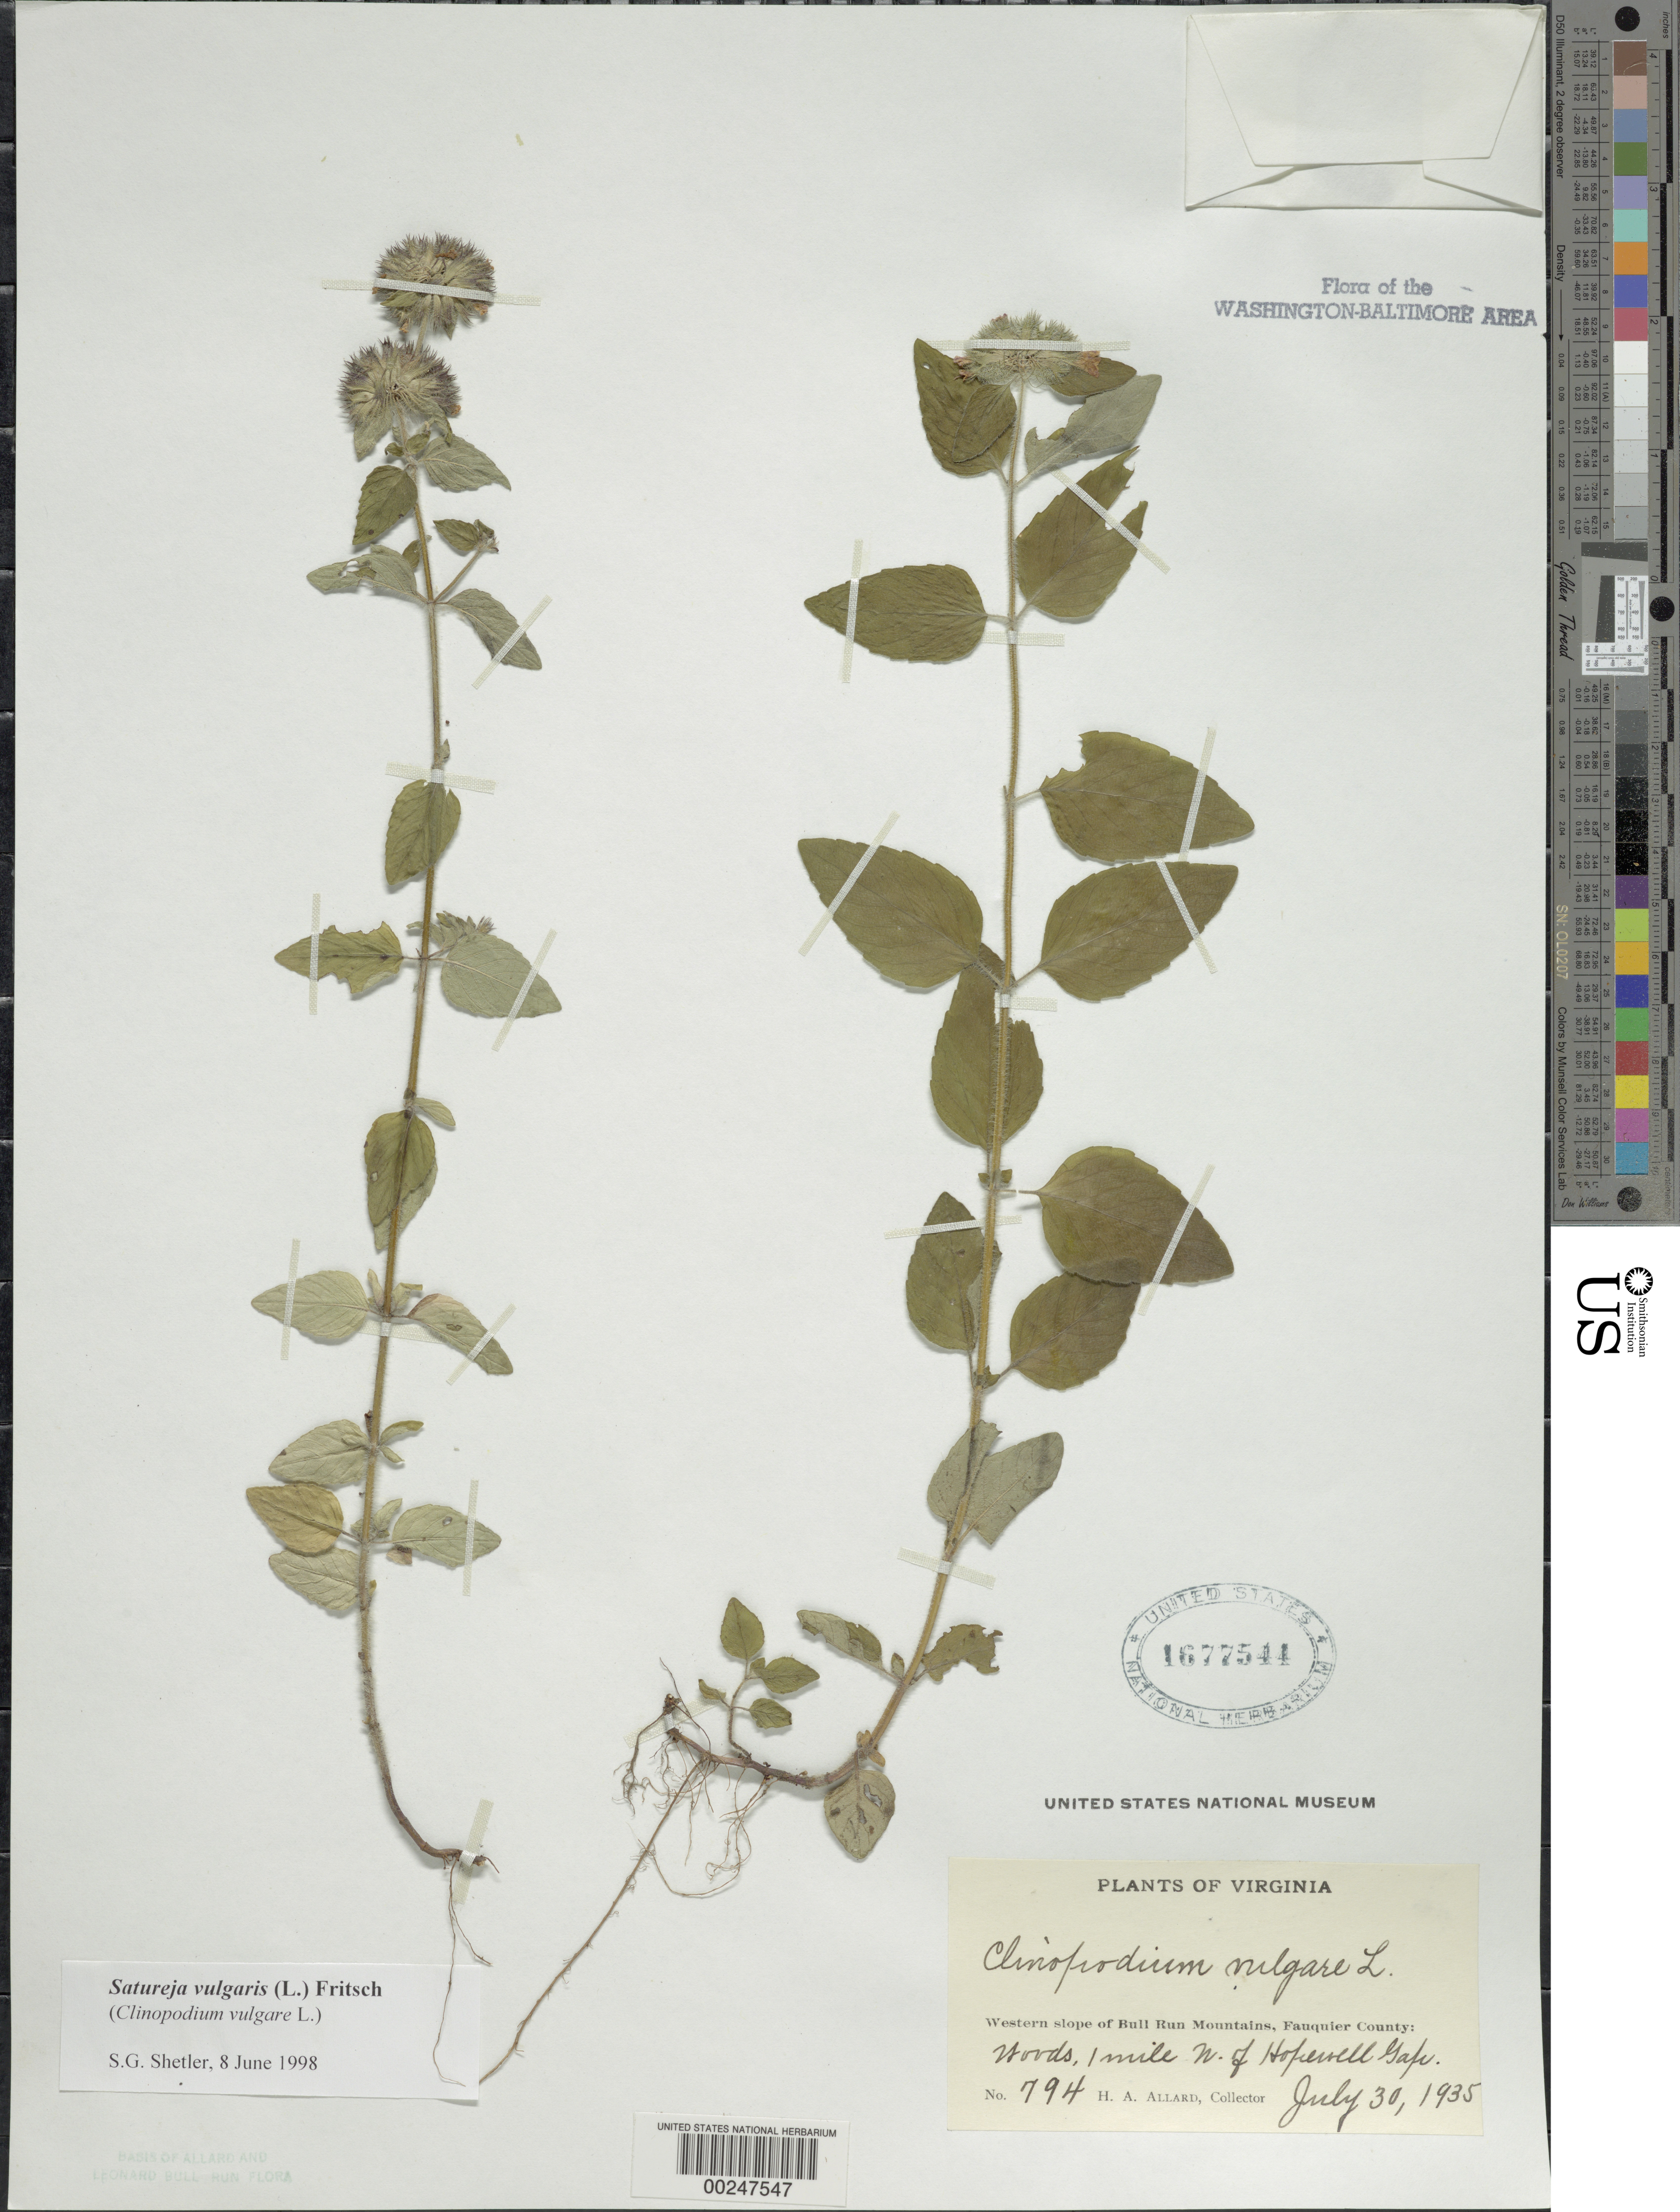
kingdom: Plantae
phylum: Tracheophyta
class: Magnoliopsida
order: Lamiales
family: Lamiaceae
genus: Clinopodium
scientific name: Clinopodium vulgare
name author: L.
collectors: H. A. Allard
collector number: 794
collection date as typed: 30 Jul 1935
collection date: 1935-07-30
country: United States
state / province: Virginia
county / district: Fauquier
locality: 1 mi. N of Hopewell Gap, western slope of Bull Run Mts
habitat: Woods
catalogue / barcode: US 1677544